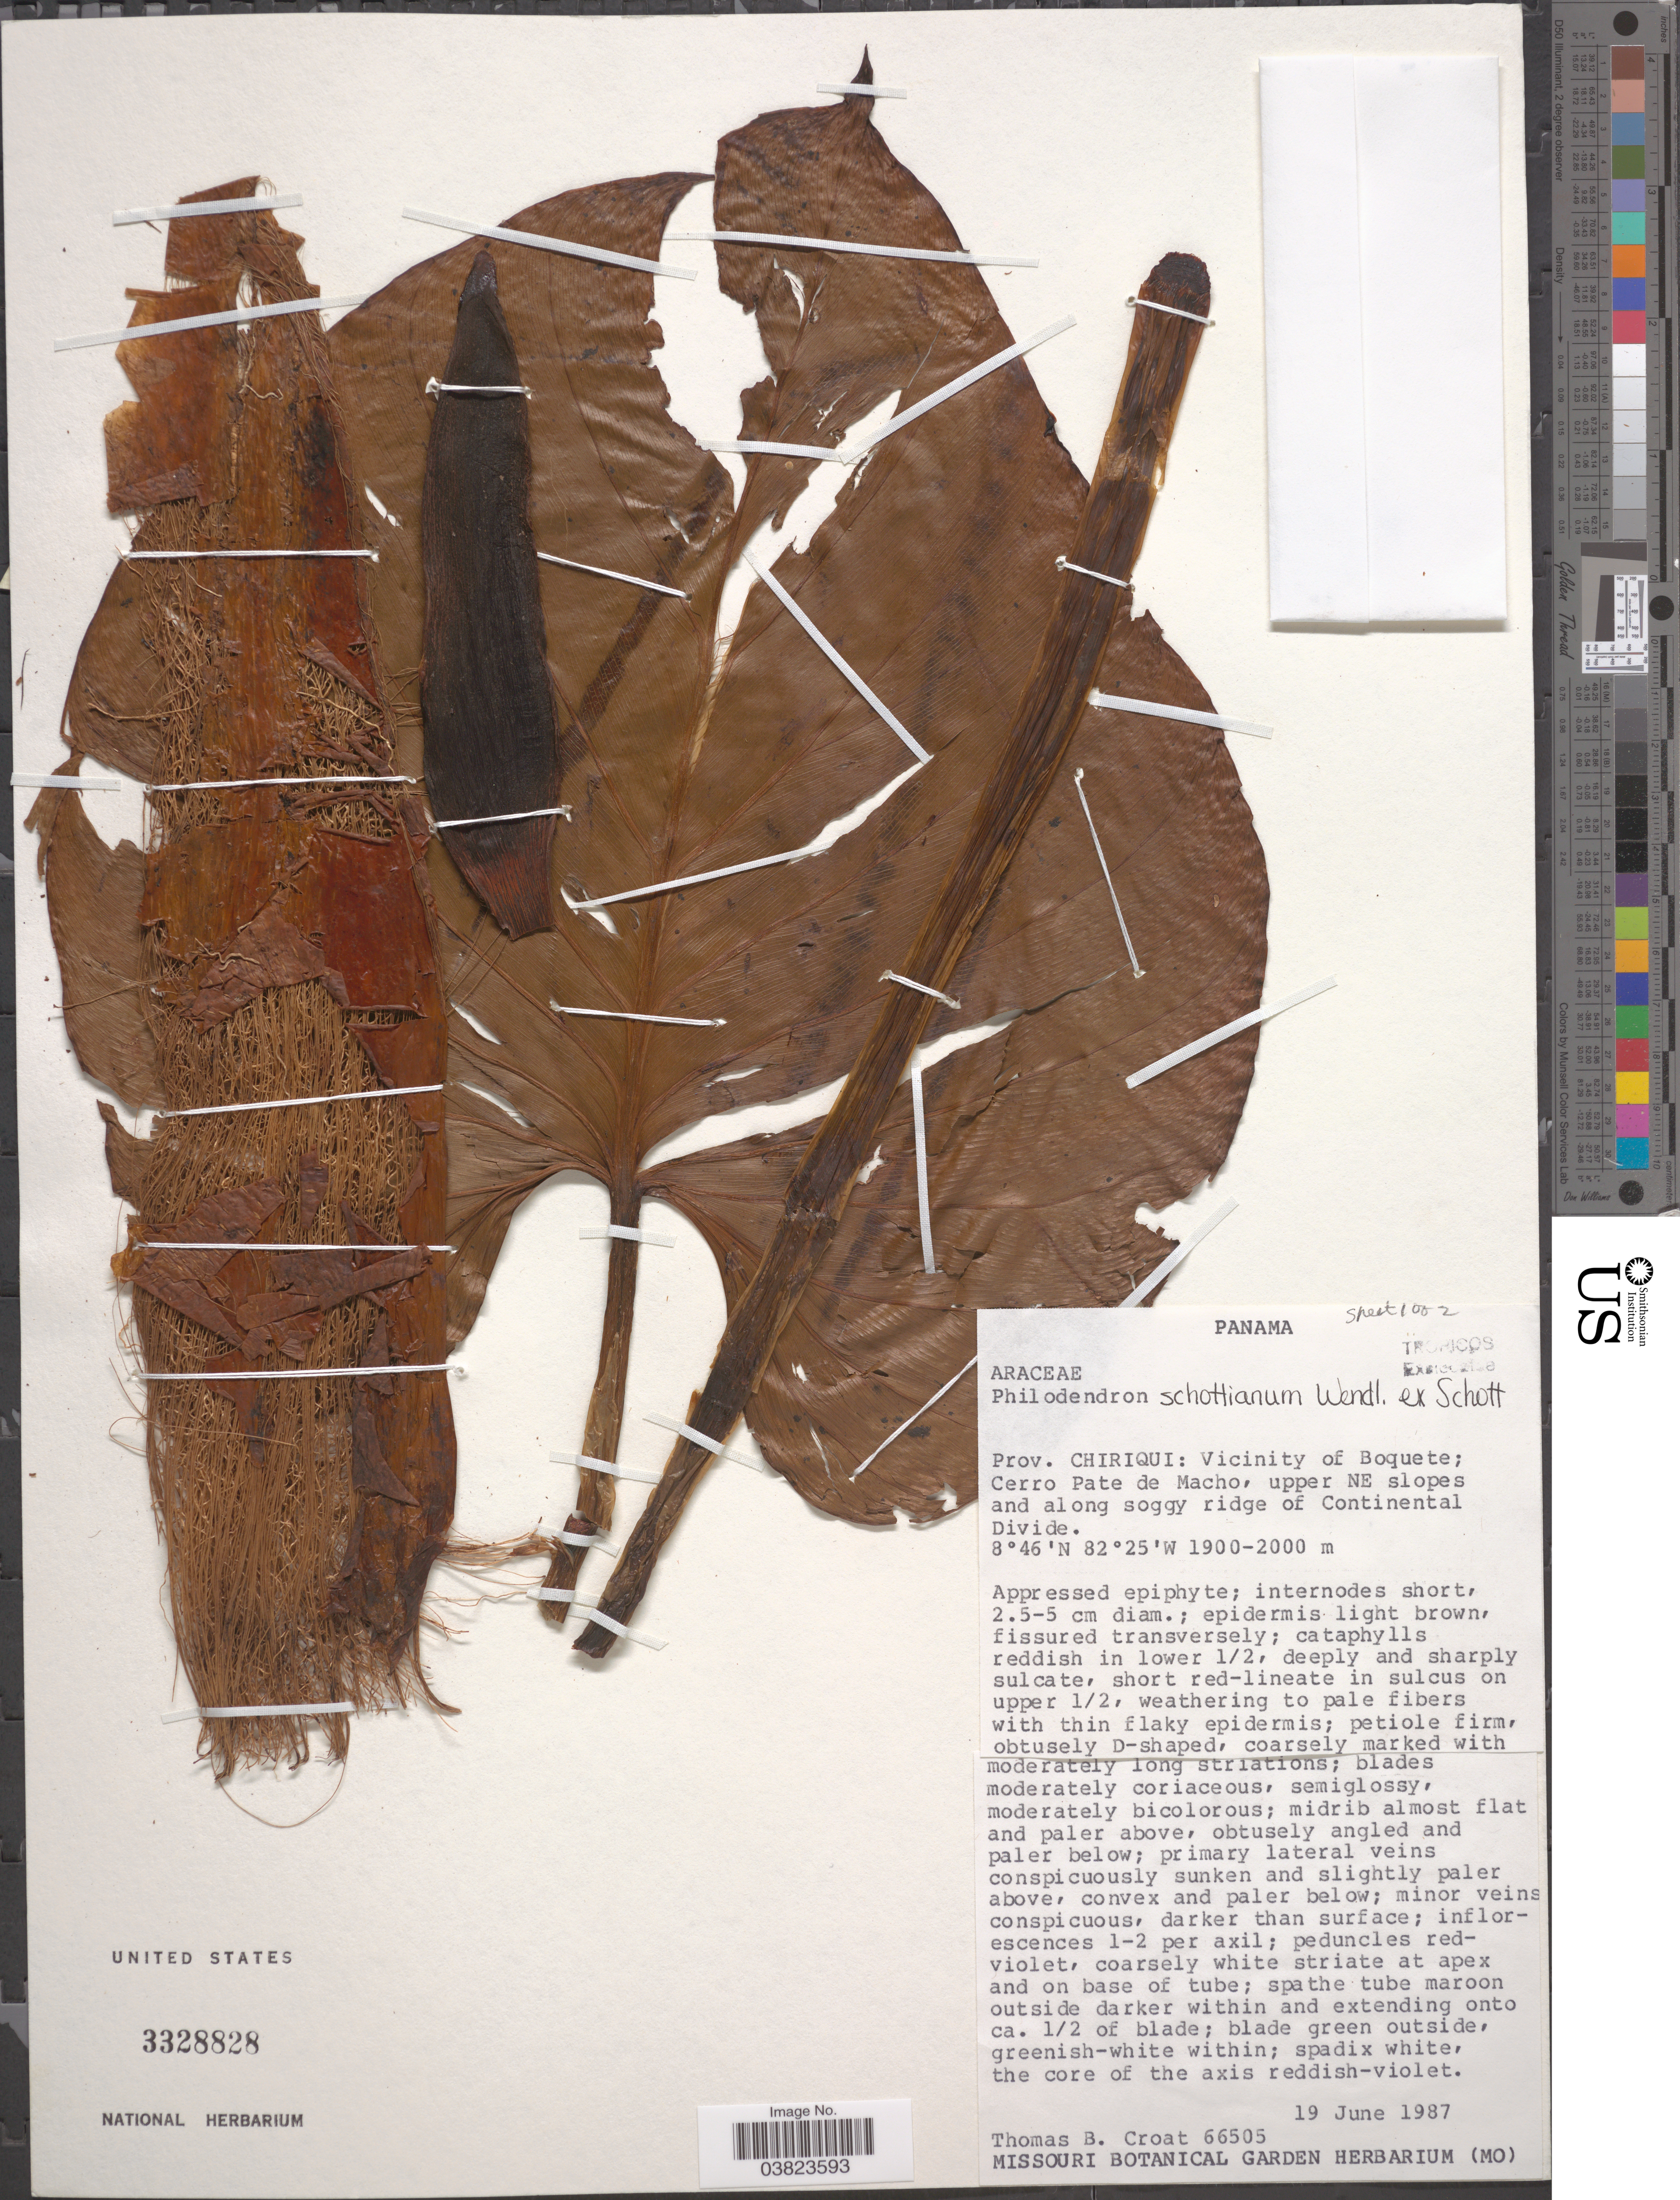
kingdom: Plantae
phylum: Tracheophyta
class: Liliopsida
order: Alismatales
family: Araceae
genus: Philodendron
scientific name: Philodendron schottianum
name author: H. Wendl. ex Schott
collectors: T. B. Croat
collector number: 66505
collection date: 1987-06-19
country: Panama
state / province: Chiriqui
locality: Vicinity of Boquete; Cerro Pate de Macho, upper NE slopes and along soggy ridge of Continental Divide.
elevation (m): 1900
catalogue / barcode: US 3328828